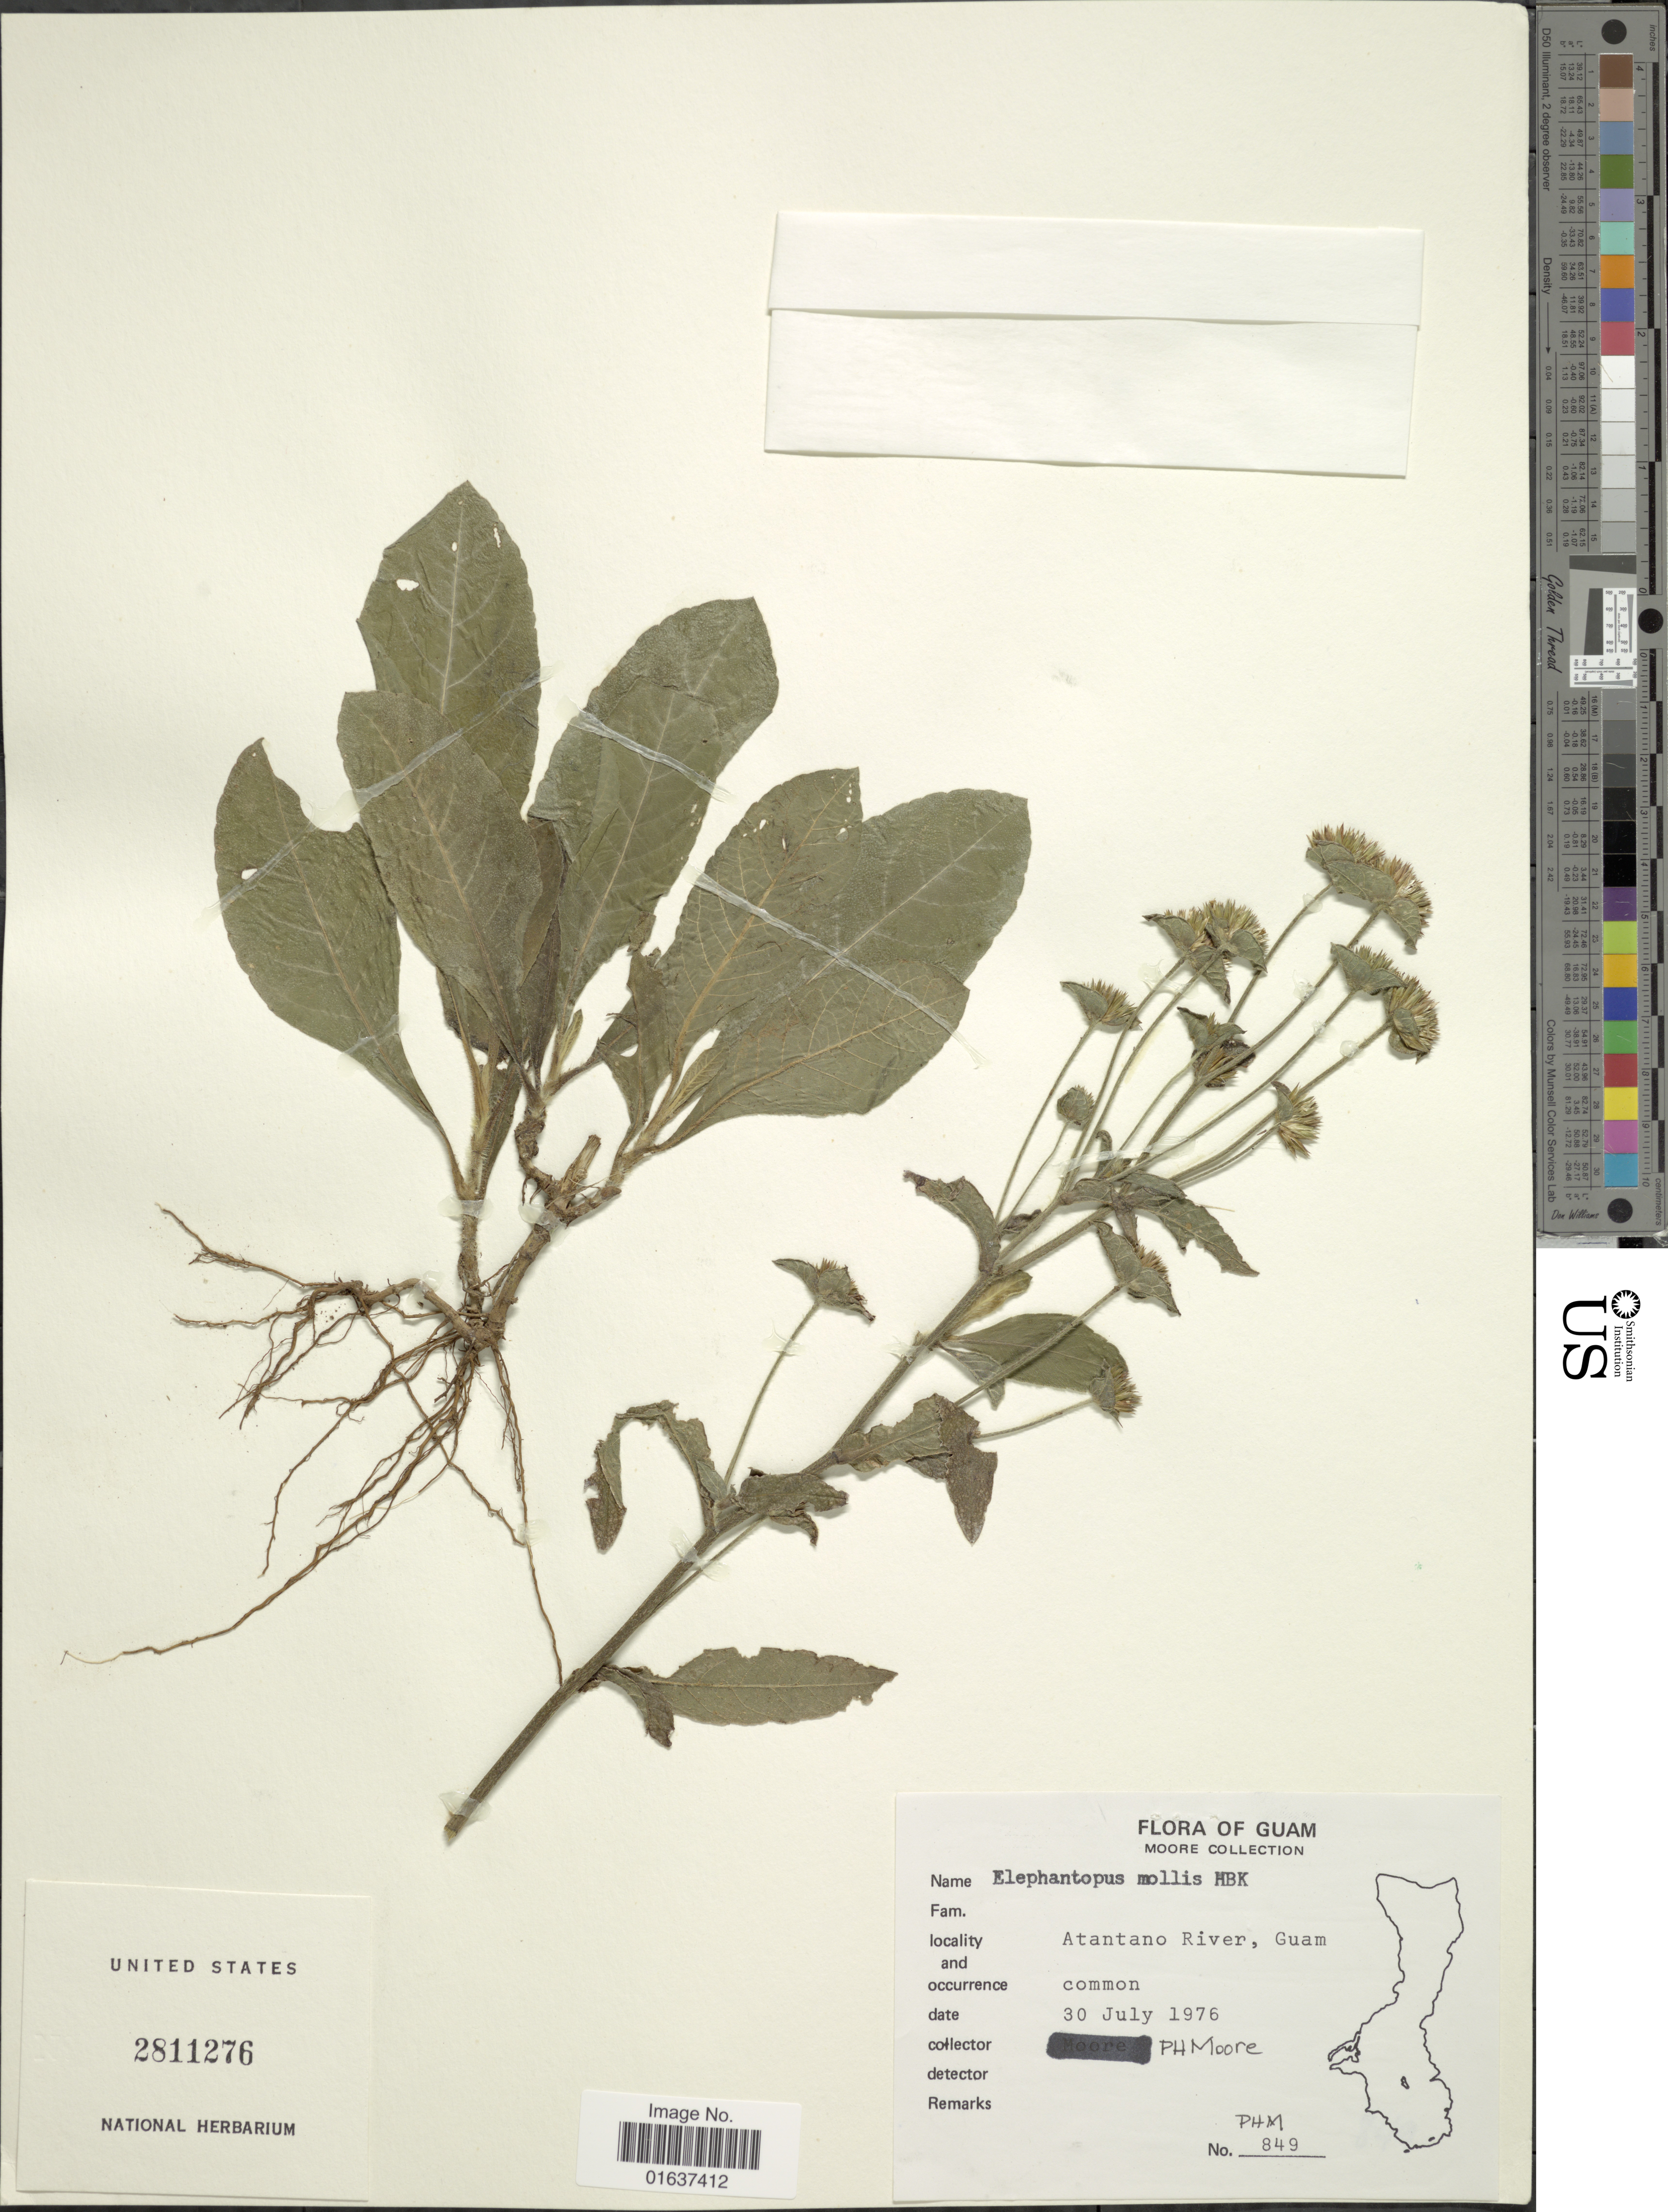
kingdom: Plantae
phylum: Tracheophyta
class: Magnoliopsida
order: Asterales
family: Asteraceae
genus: Elephantopus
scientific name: Elephantopus mollis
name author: Kunth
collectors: P. H. Moore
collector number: PHM849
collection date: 1976-07-30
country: Guam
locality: Atantano River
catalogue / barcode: US 2811276